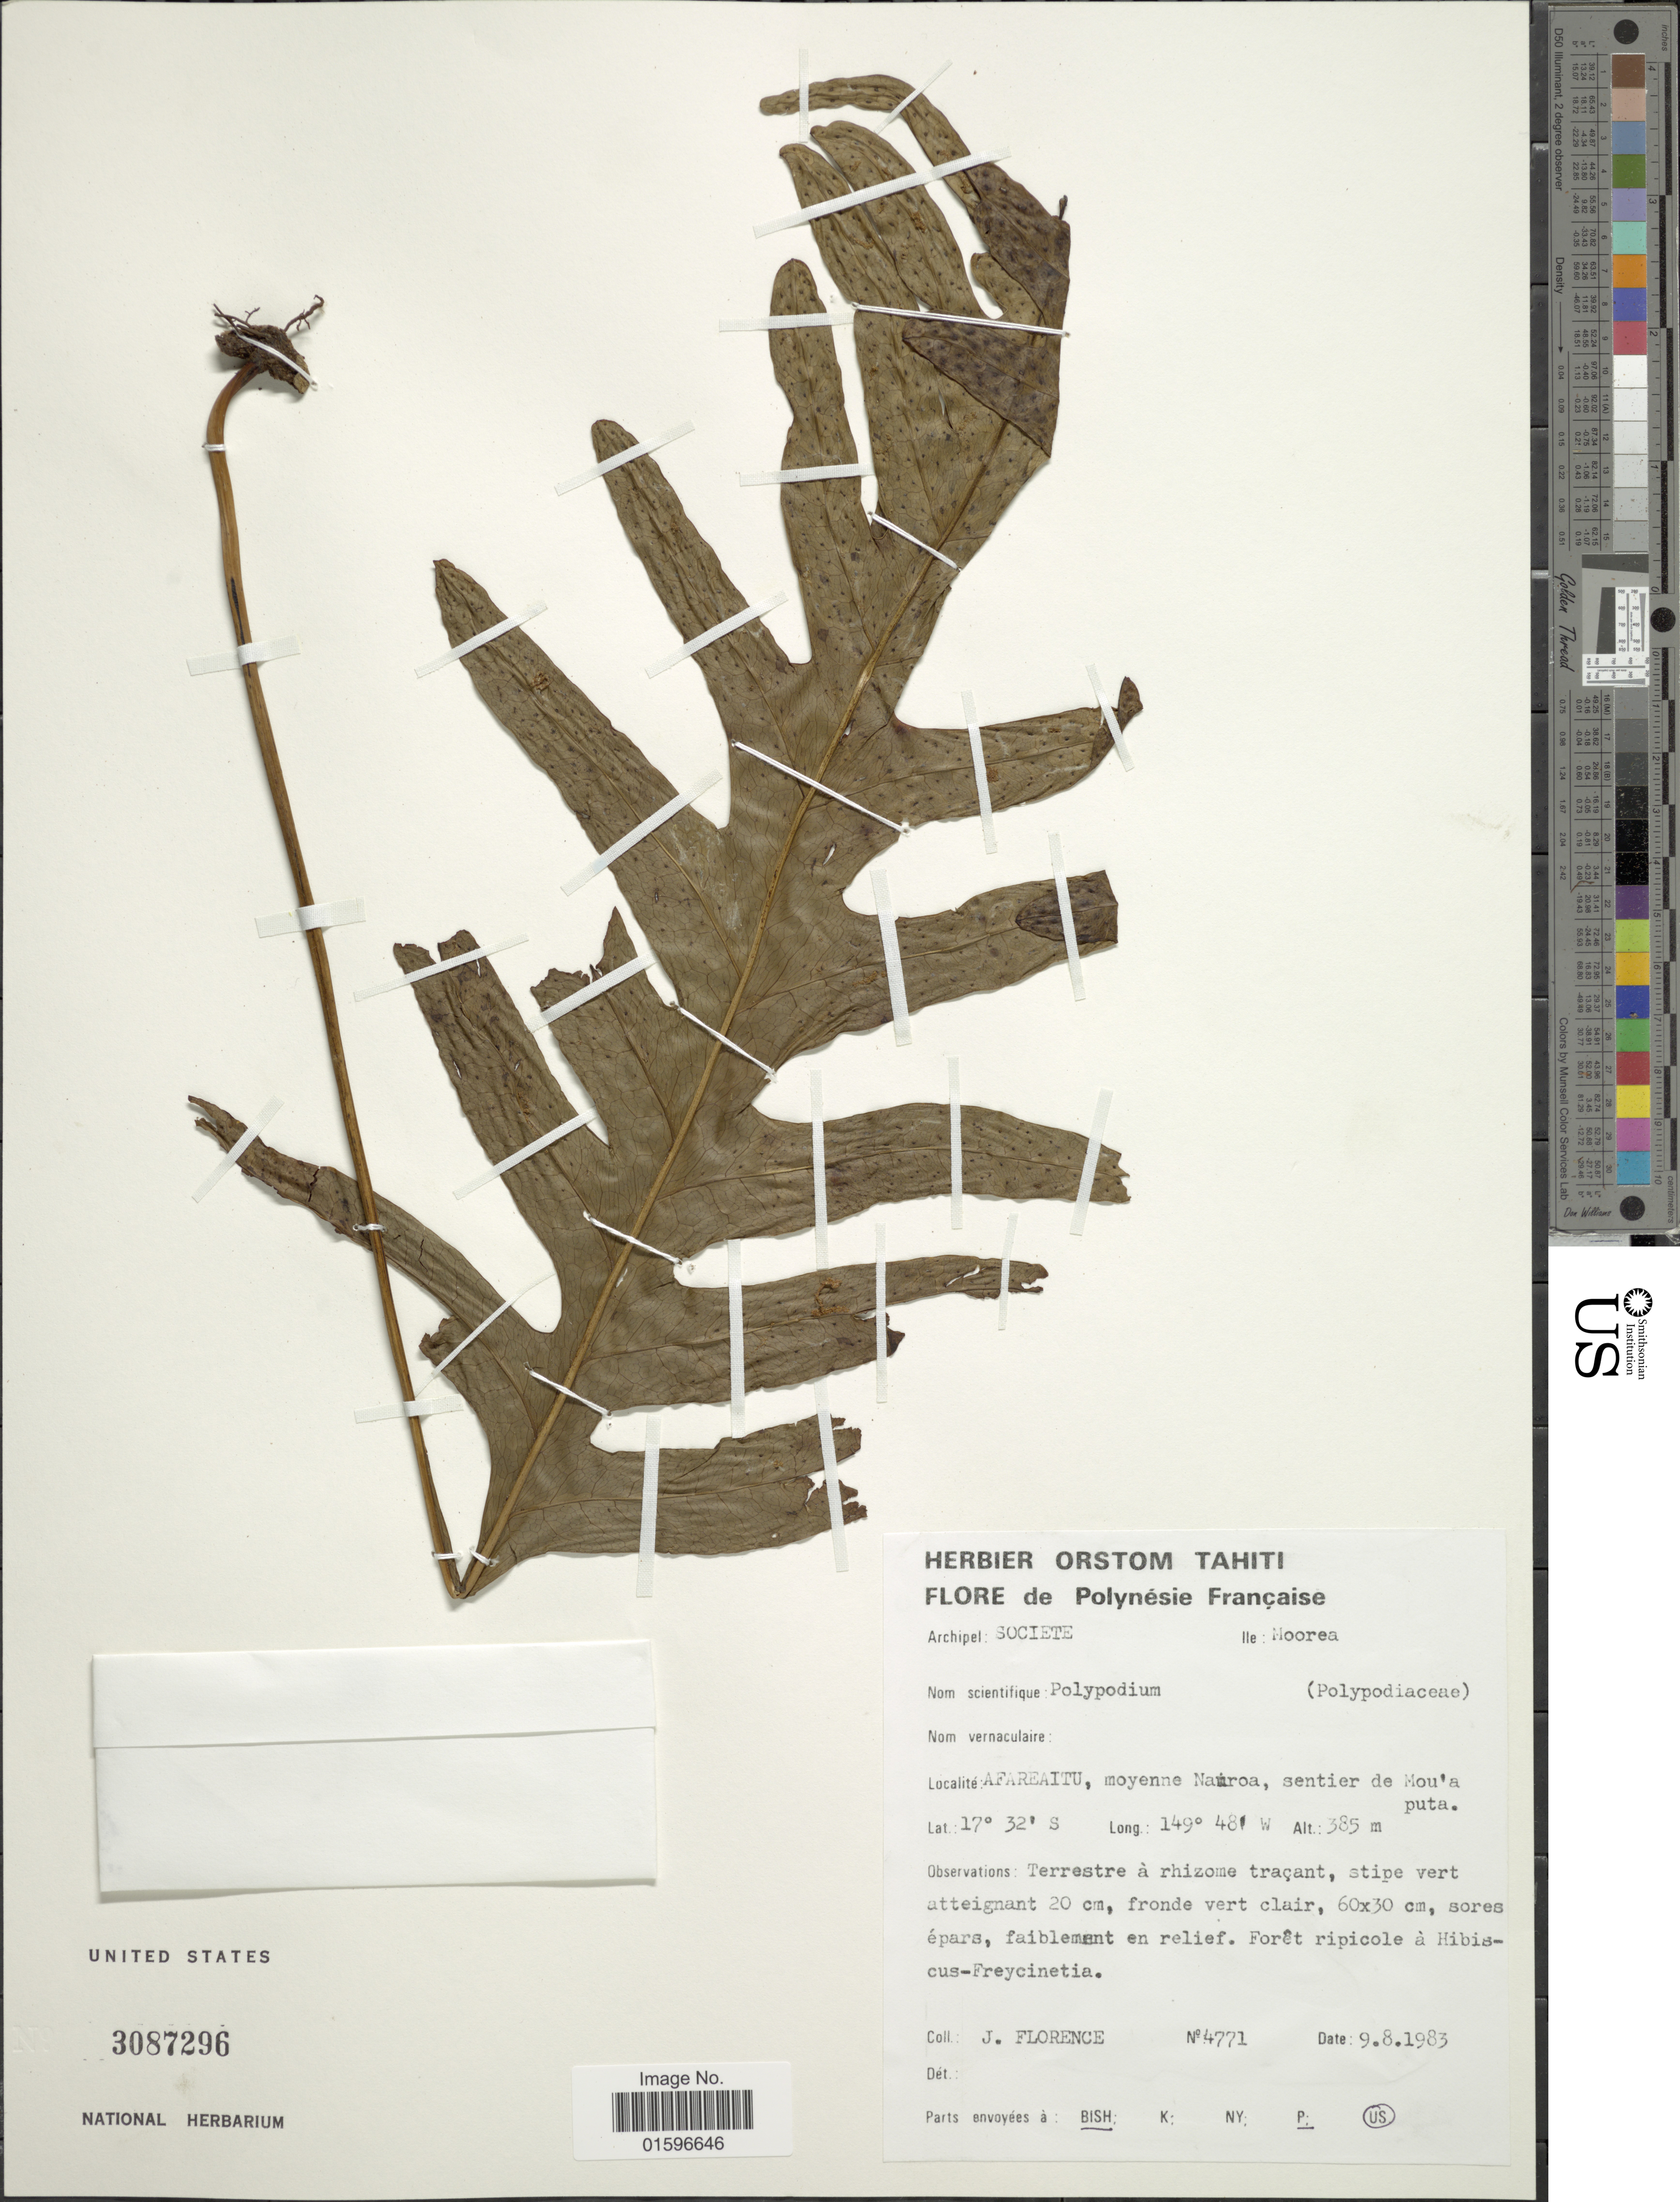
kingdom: Plantae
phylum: Tracheophyta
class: Polypodiopsida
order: Polypodiales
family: Polypodiaceae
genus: Polypodium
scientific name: Polypodium vitiense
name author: Baker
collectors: J. Florence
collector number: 4771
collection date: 1983-08-09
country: French Polynesia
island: Moorea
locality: Polynesie Francaise, Archipel: Societe Ile: Moorea, Afareaitu, moyenne Nauroa, sentier de Mou'a puta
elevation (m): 385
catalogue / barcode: US 3087296